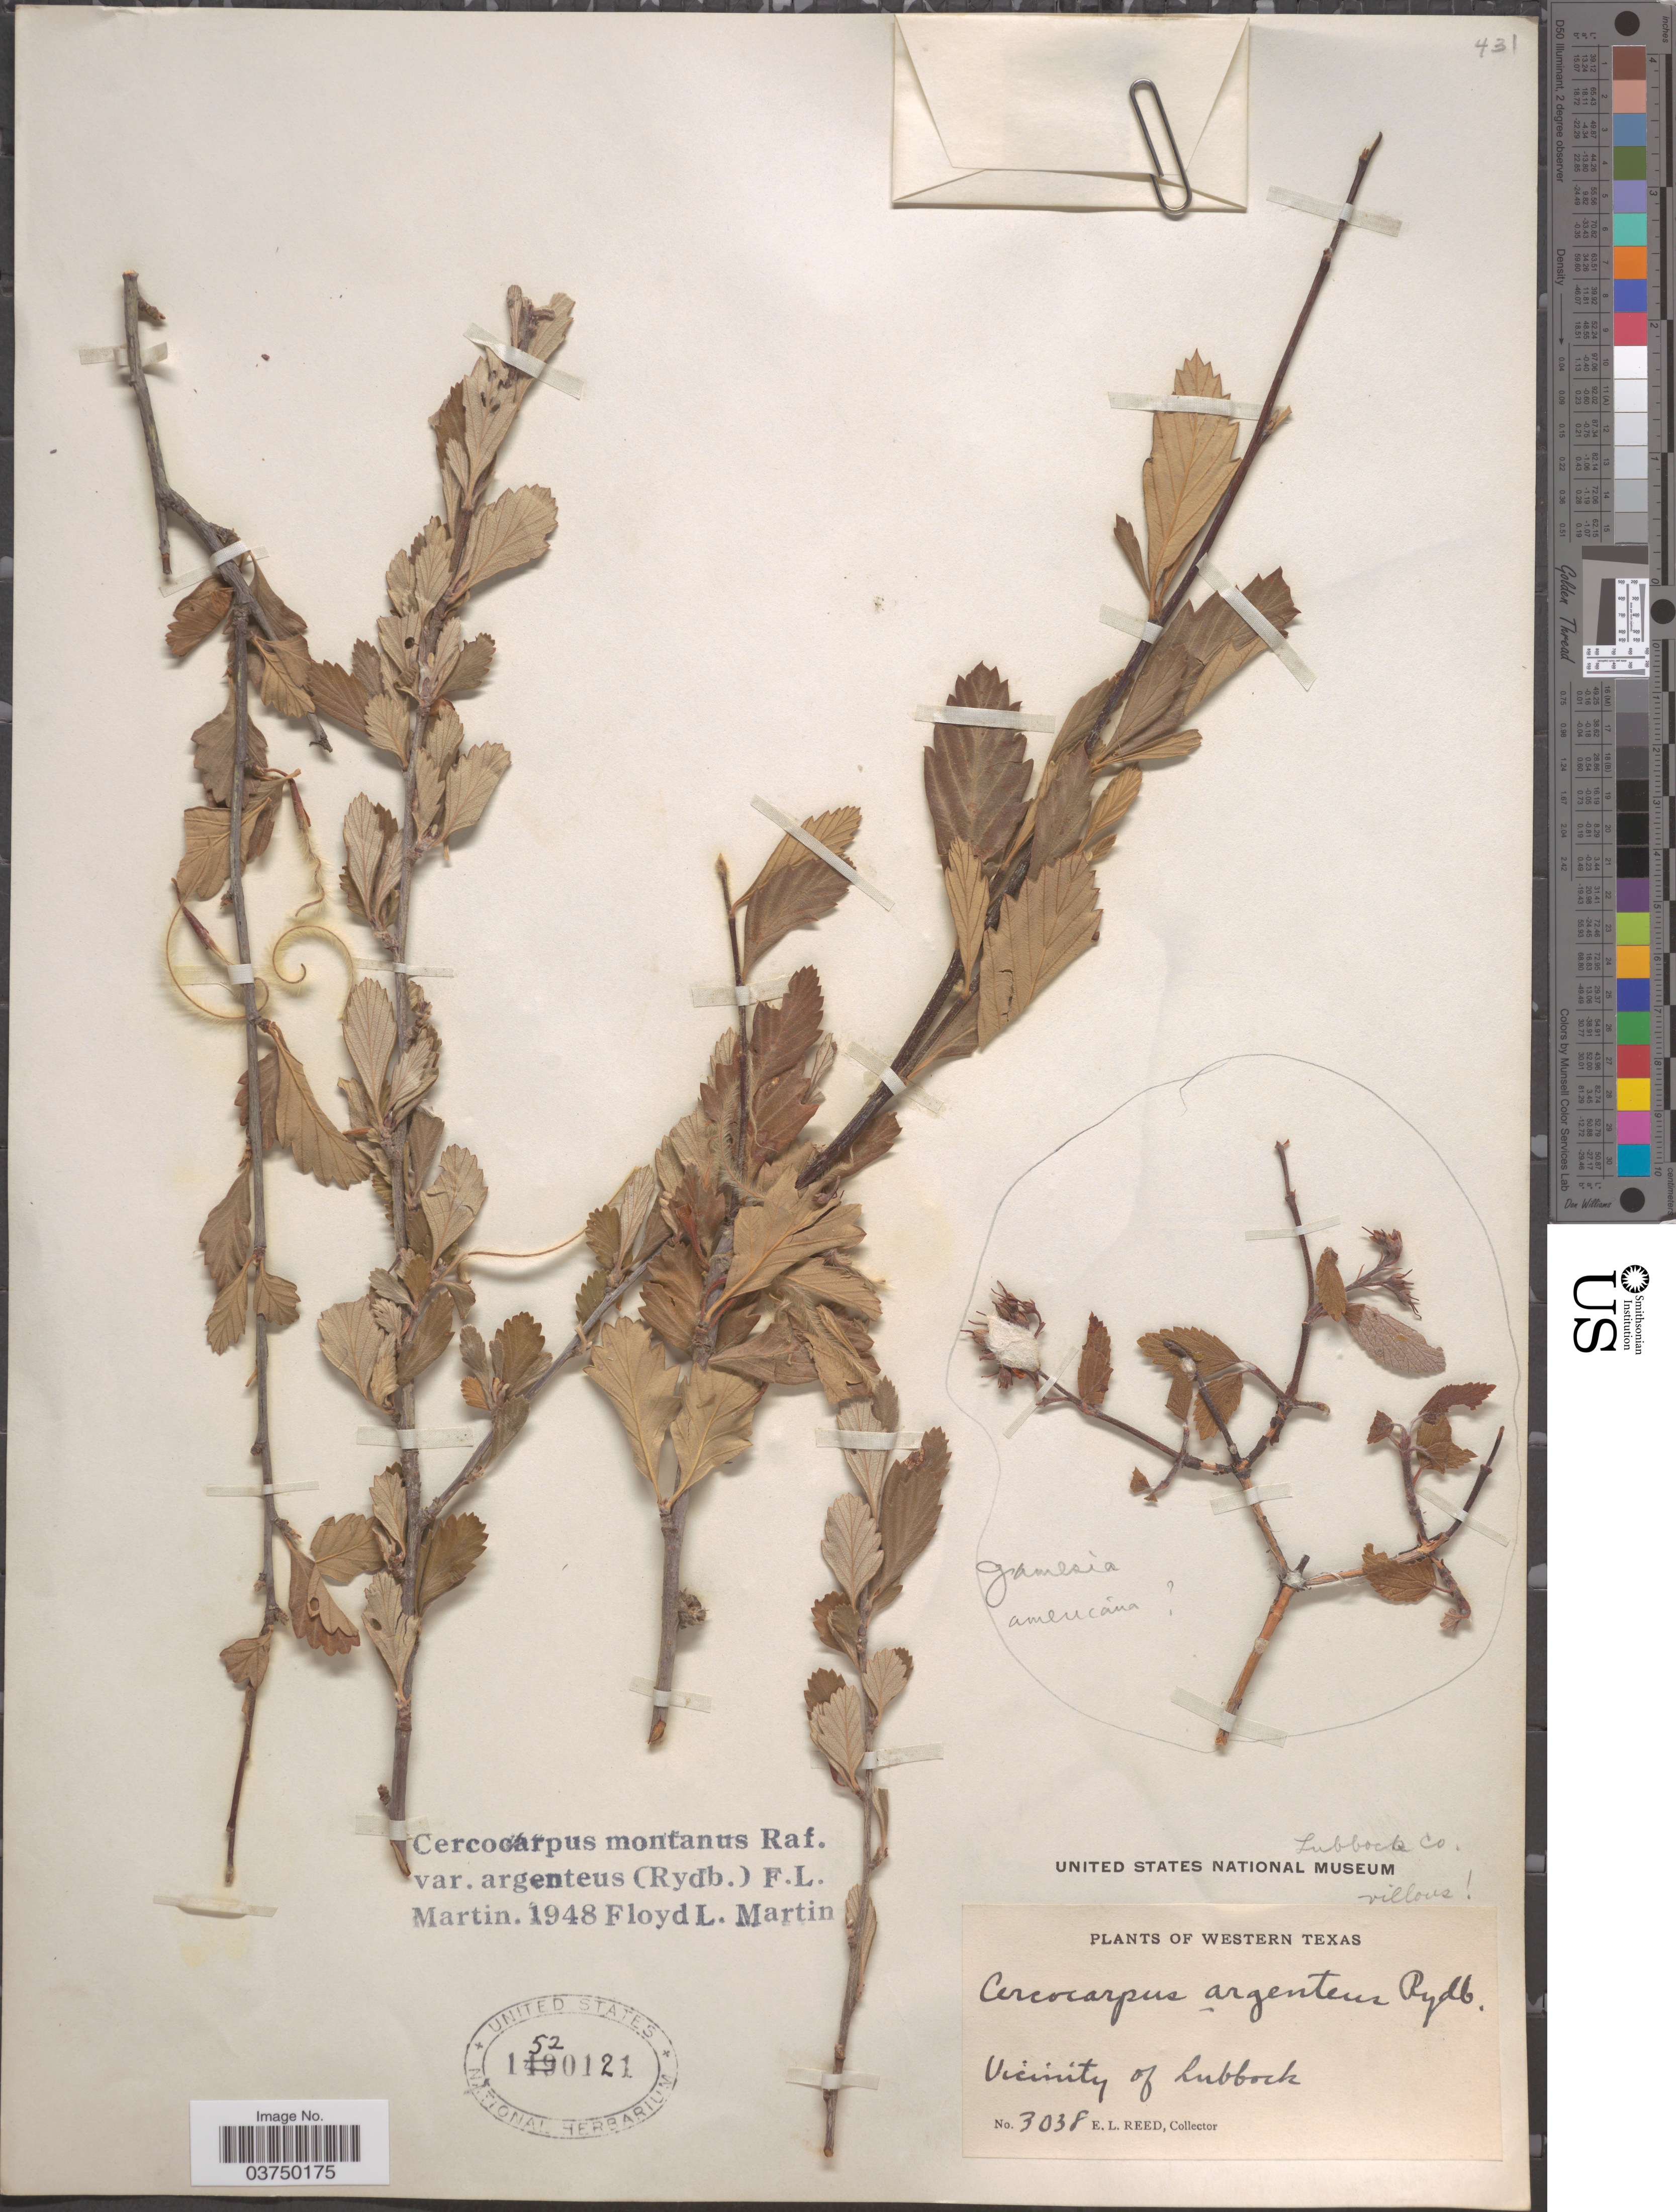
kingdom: Plantae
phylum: Tracheophyta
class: Magnoliopsida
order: Rosales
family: Rosaceae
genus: Cercocarpus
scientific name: Cercocarpus montanus var. argenteus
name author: (Rydb.) F.L. Martin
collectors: E. Reed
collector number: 3038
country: United States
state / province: Texas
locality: Western Texas. Vicinity of Lubbock. Lubbock Co.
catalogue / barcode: US 1520121